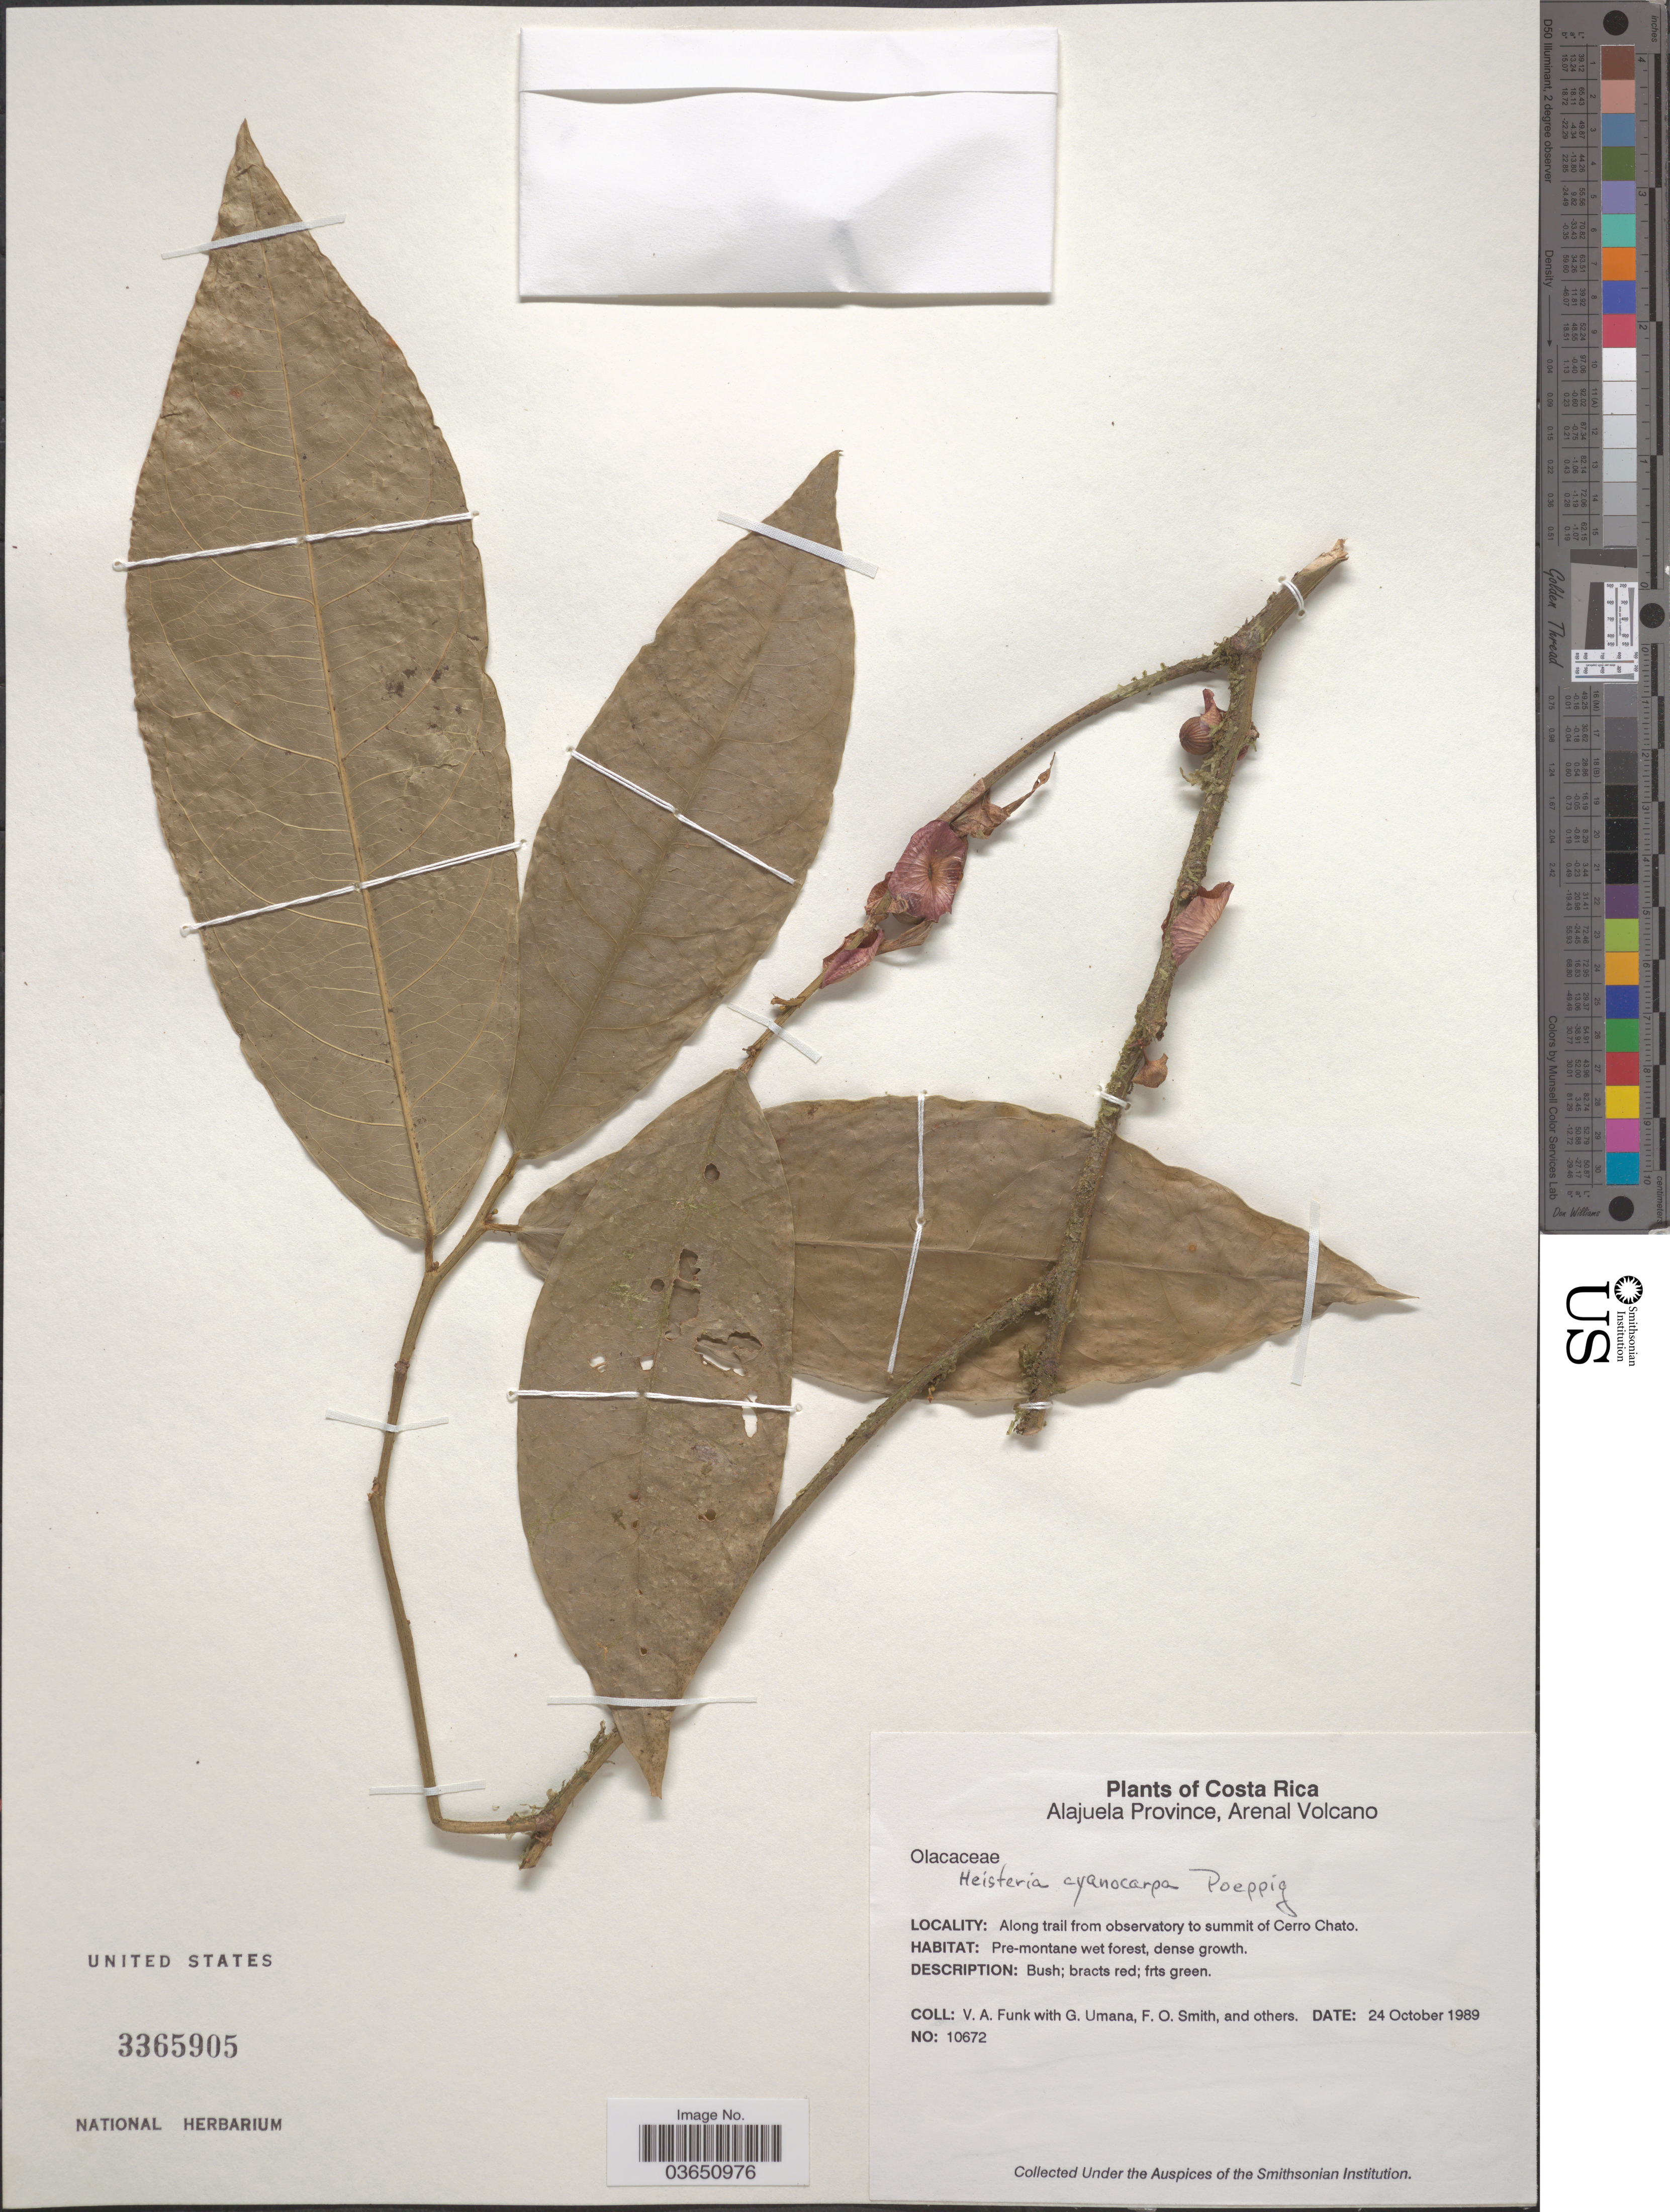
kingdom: Plantae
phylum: Tracheophyta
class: Magnoliopsida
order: Santalales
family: Erythropalaceae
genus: Heisteria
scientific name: Heisteria cyanocarpa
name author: Poepp.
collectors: V. Funk, G. Umana, F. Smith & et al.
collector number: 10672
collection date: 1989-10-24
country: Costa Rica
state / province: Alajuela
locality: Arenal Volcano. Along trail from observatory to summit of Cerro Chato.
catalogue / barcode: US 3365905